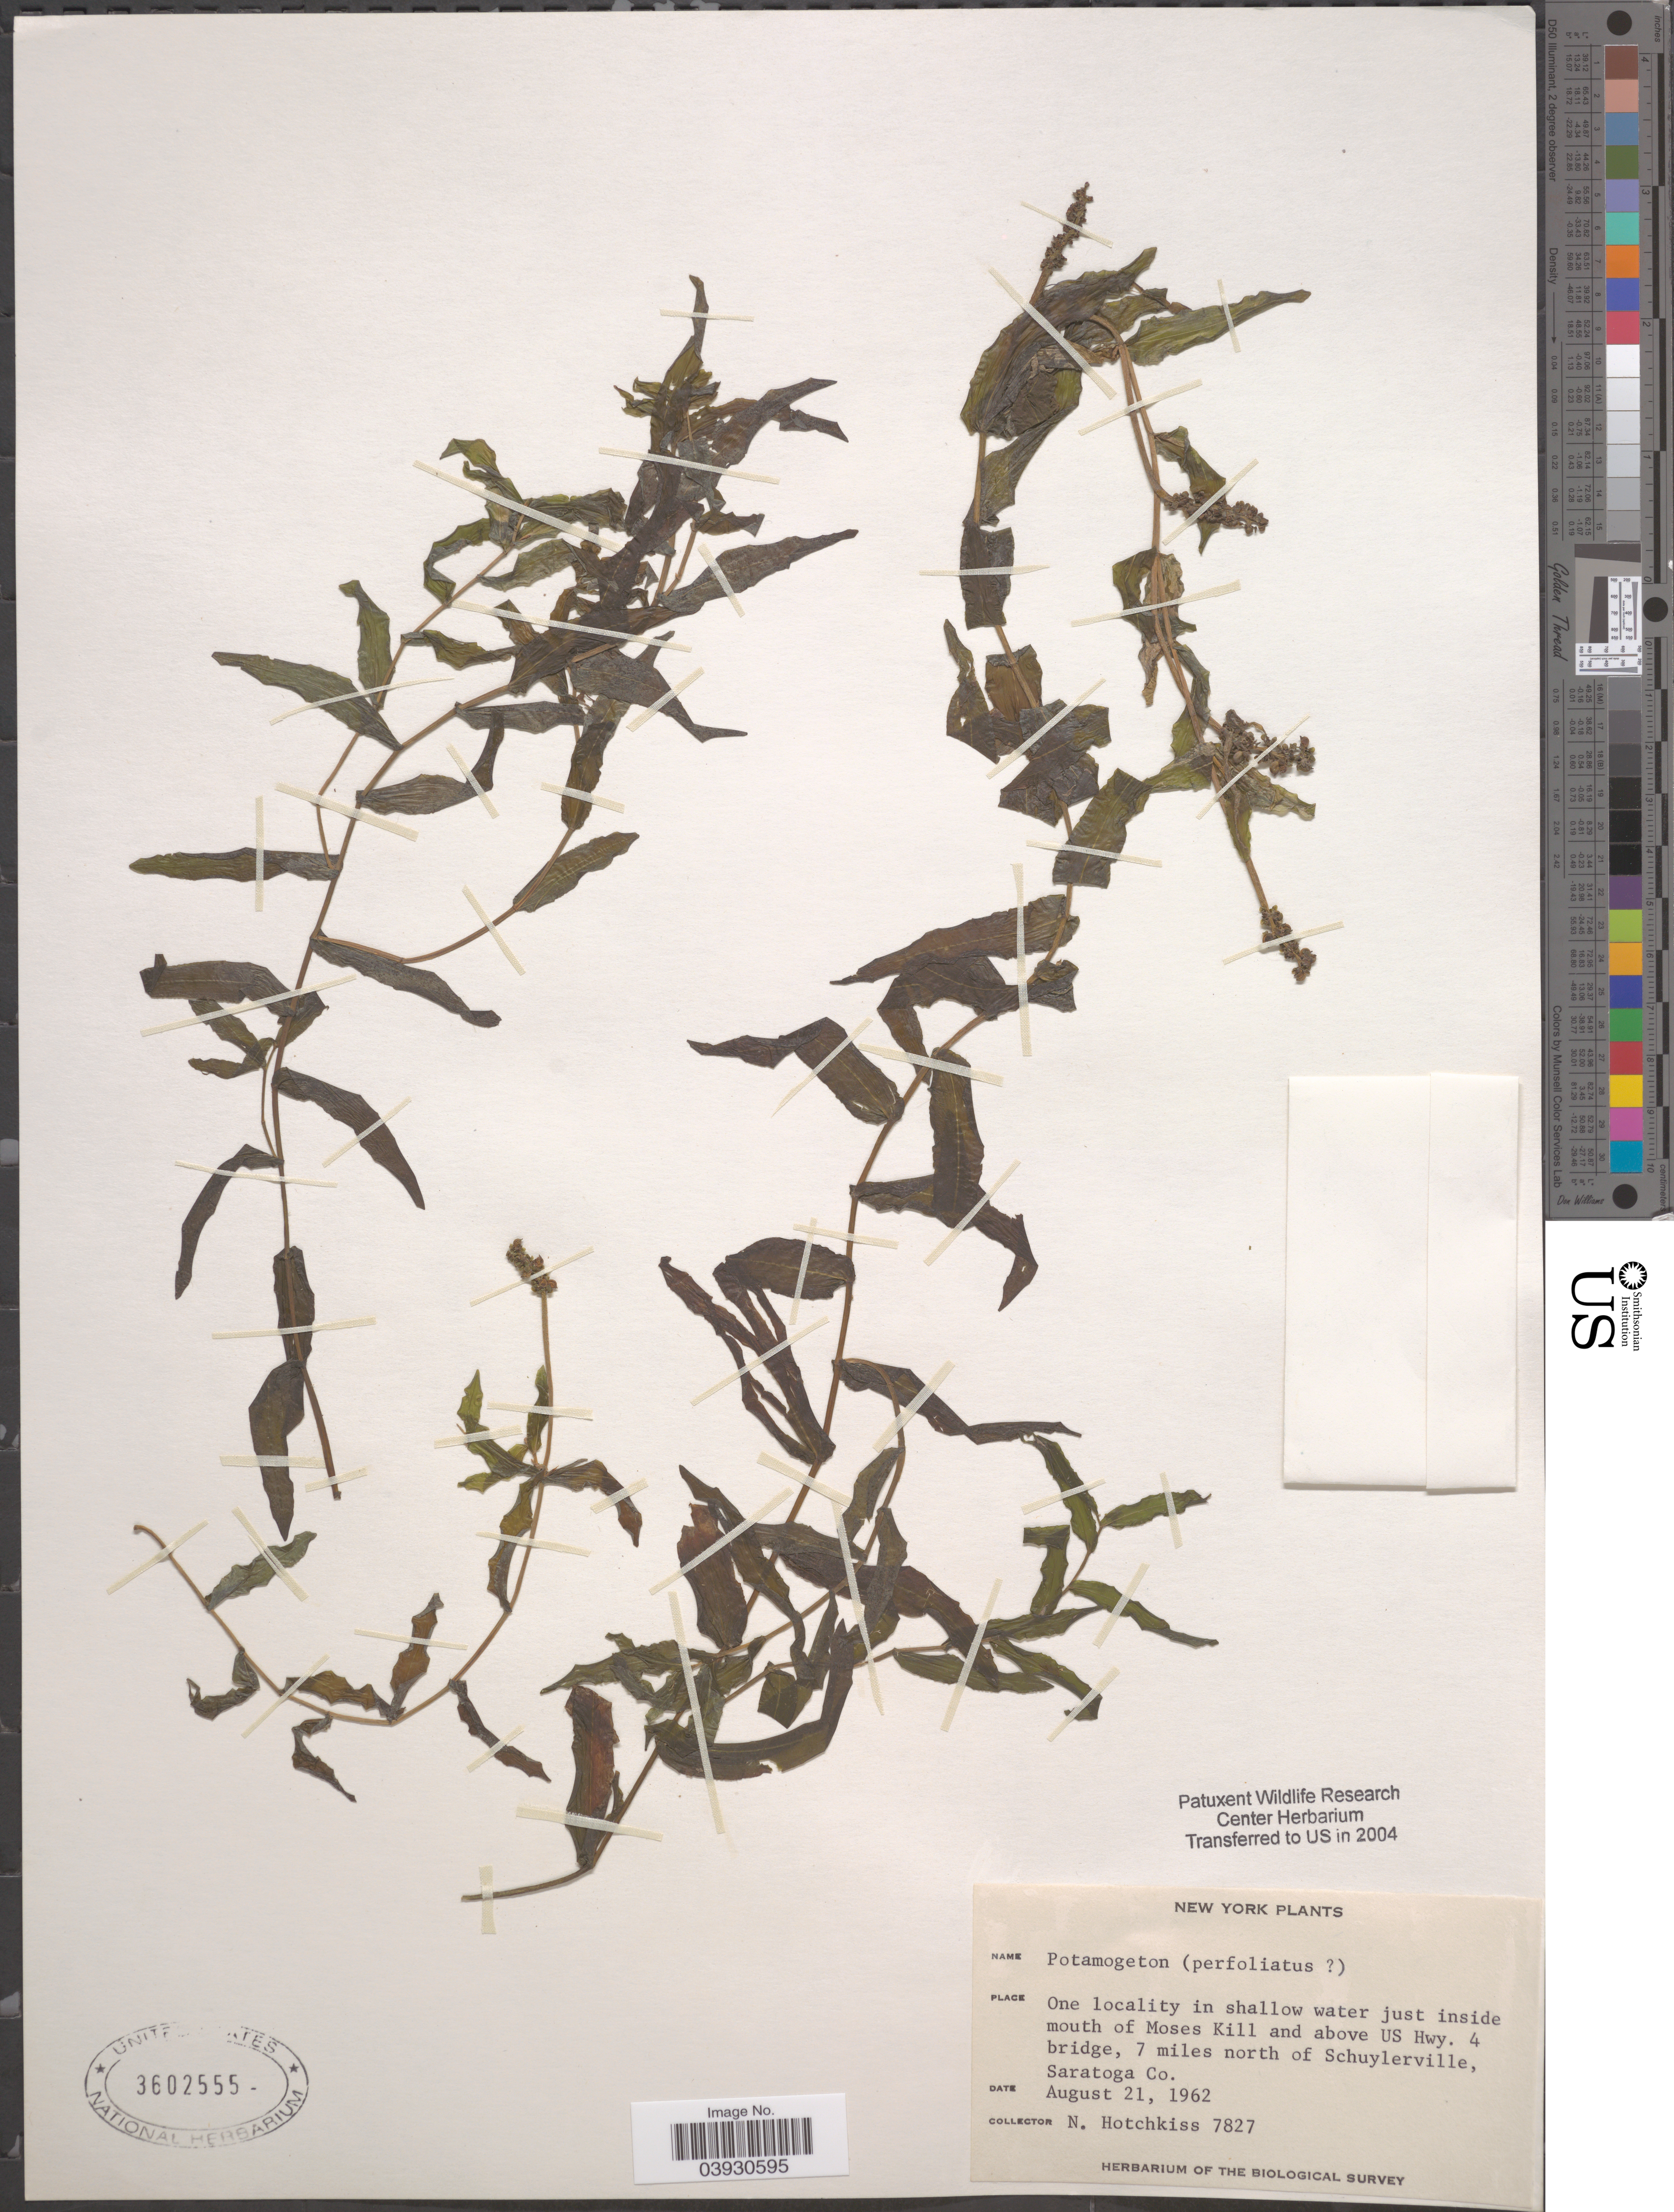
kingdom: Plantae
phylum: Tracheophyta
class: Liliopsida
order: Alismatales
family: Potamogetonaceae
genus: Potamogeton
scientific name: Potamogeton perfoliatus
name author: L.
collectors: N. Hotchkiss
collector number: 7827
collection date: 1962-08-21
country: United States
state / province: New York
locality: In shallow water just inside mouth of Moses Kill and above US Hwy. 4 bridge, 7 miles north of Schuylerville, Saratoga Co.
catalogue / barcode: US 3602555